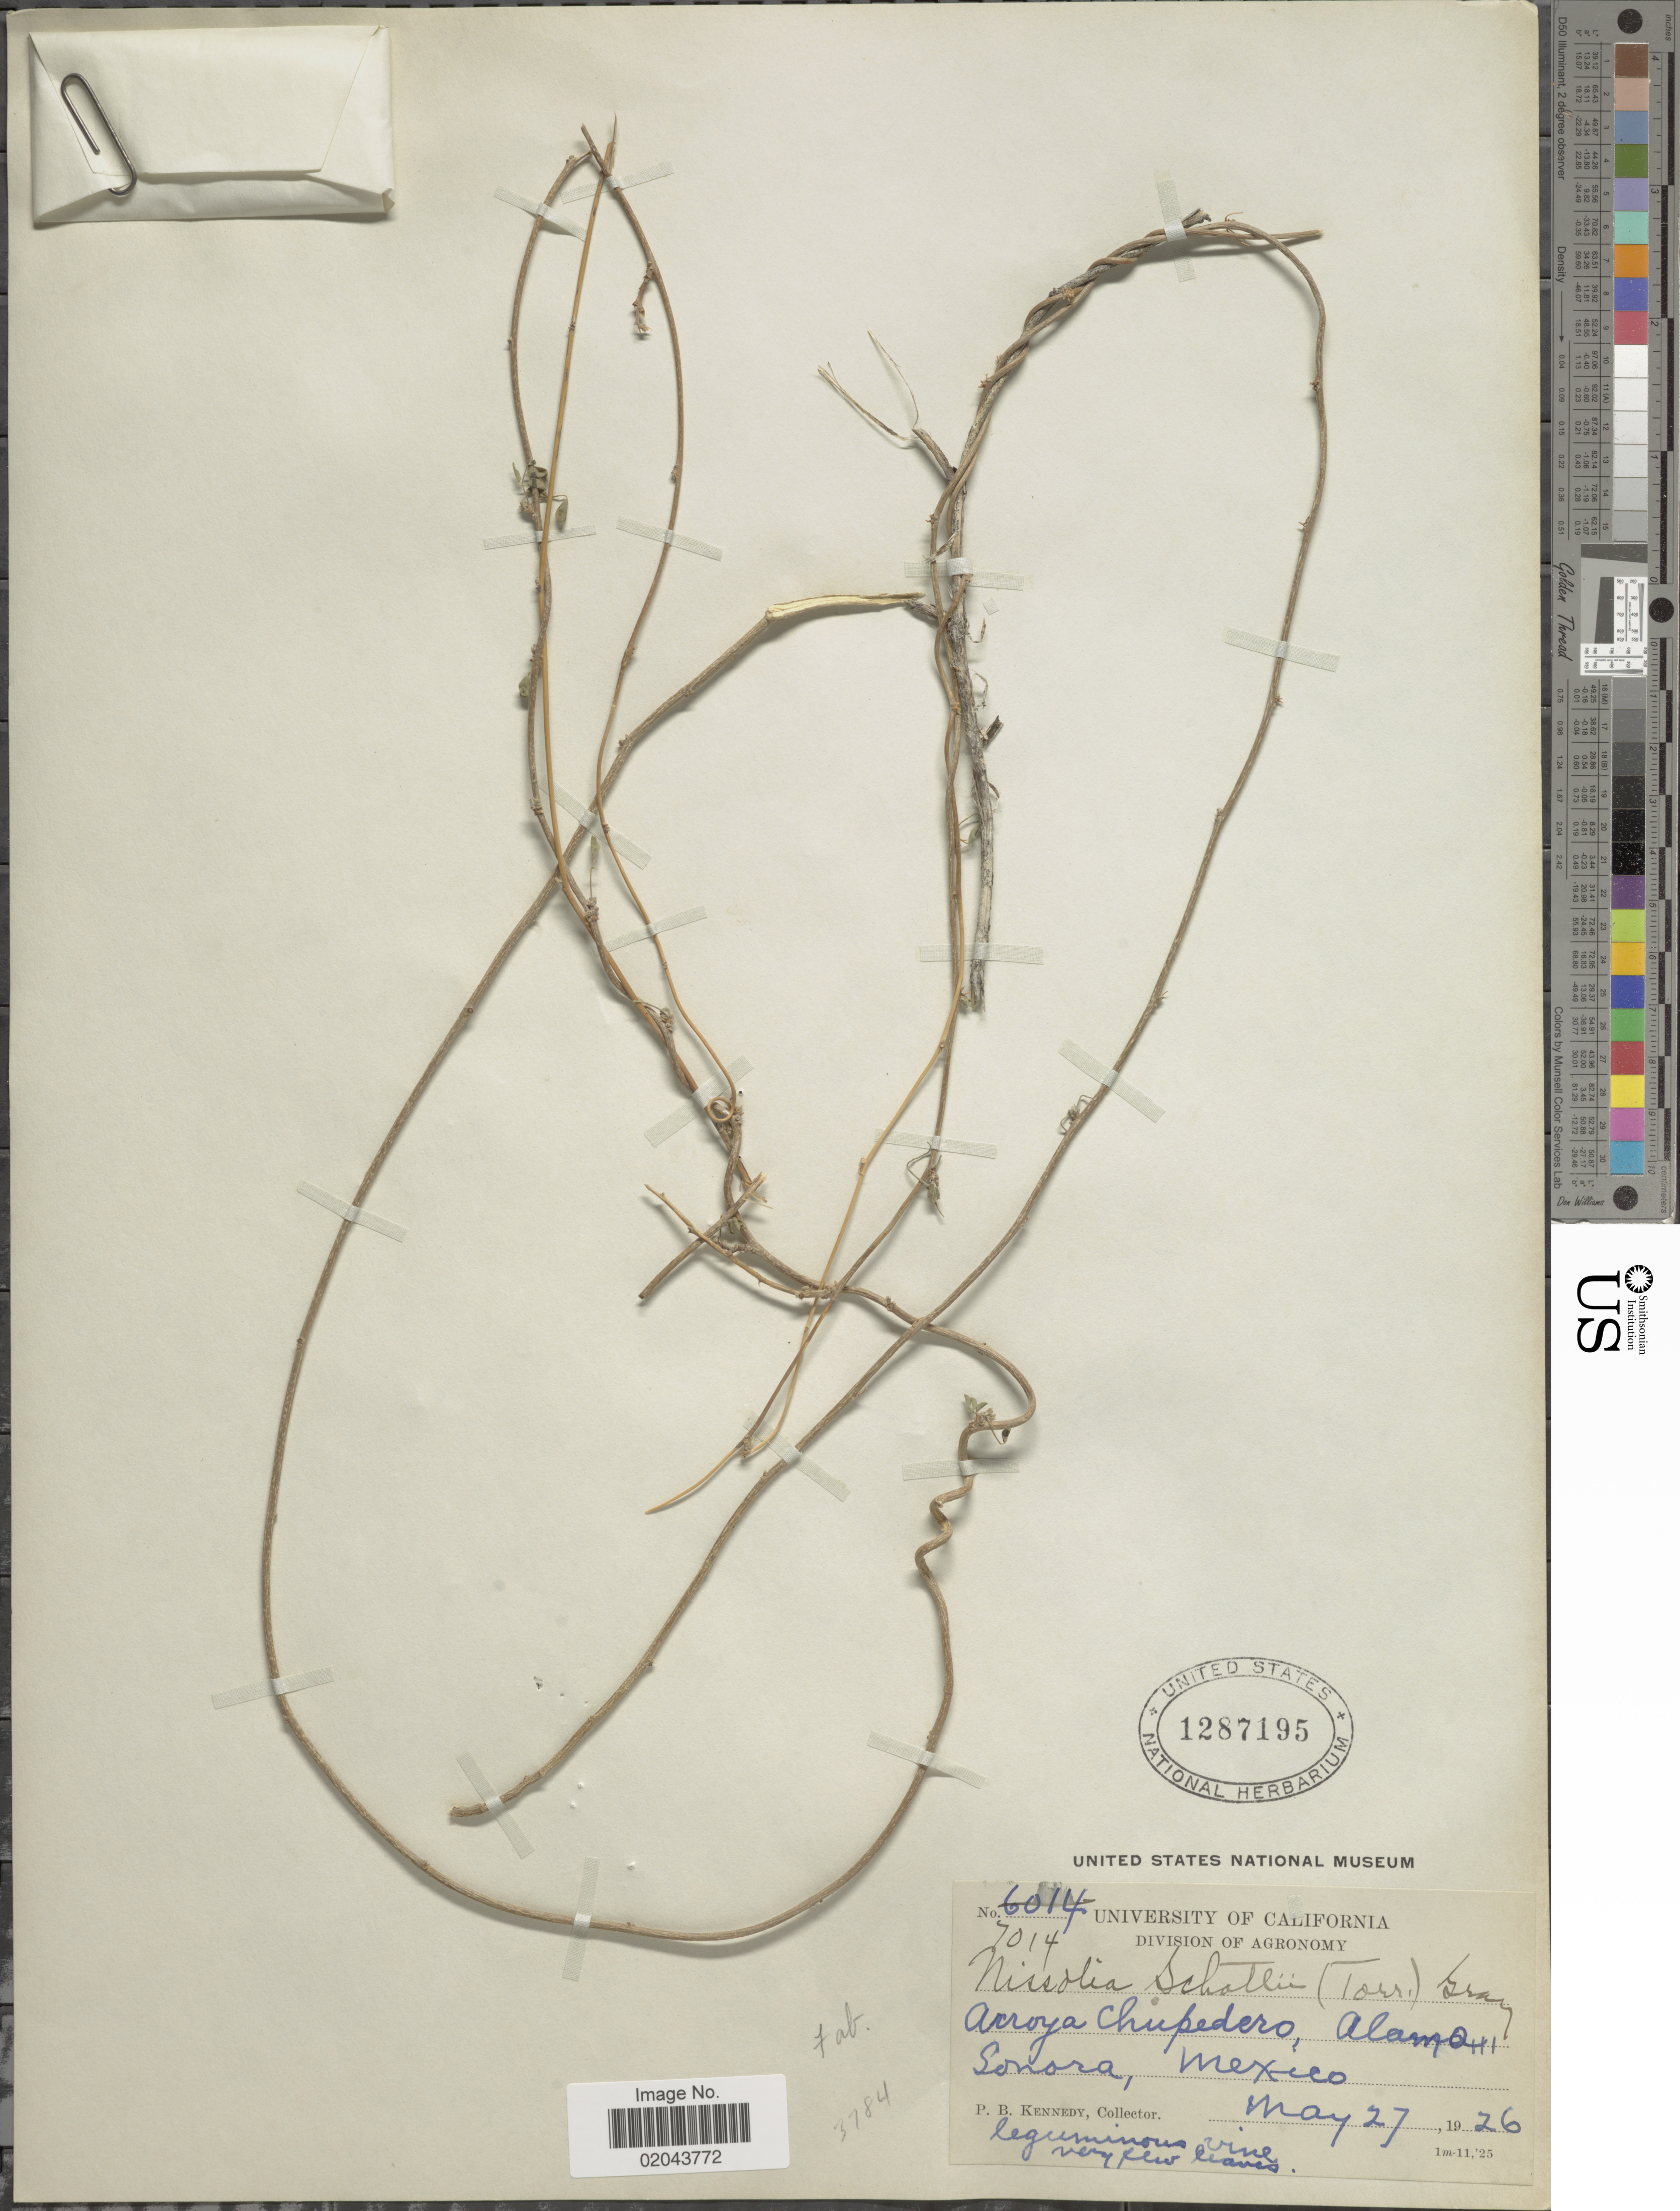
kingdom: Plantae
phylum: Tracheophyta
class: Magnoliopsida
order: Fabales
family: Fabaceae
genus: Nissolia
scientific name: Nissolia schottii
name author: A. Gray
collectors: P. B. Kennedy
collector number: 7014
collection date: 1926-05-27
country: Mexico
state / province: Sonora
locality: Arroyo Chupedero, Alamo.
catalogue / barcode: US 1287195